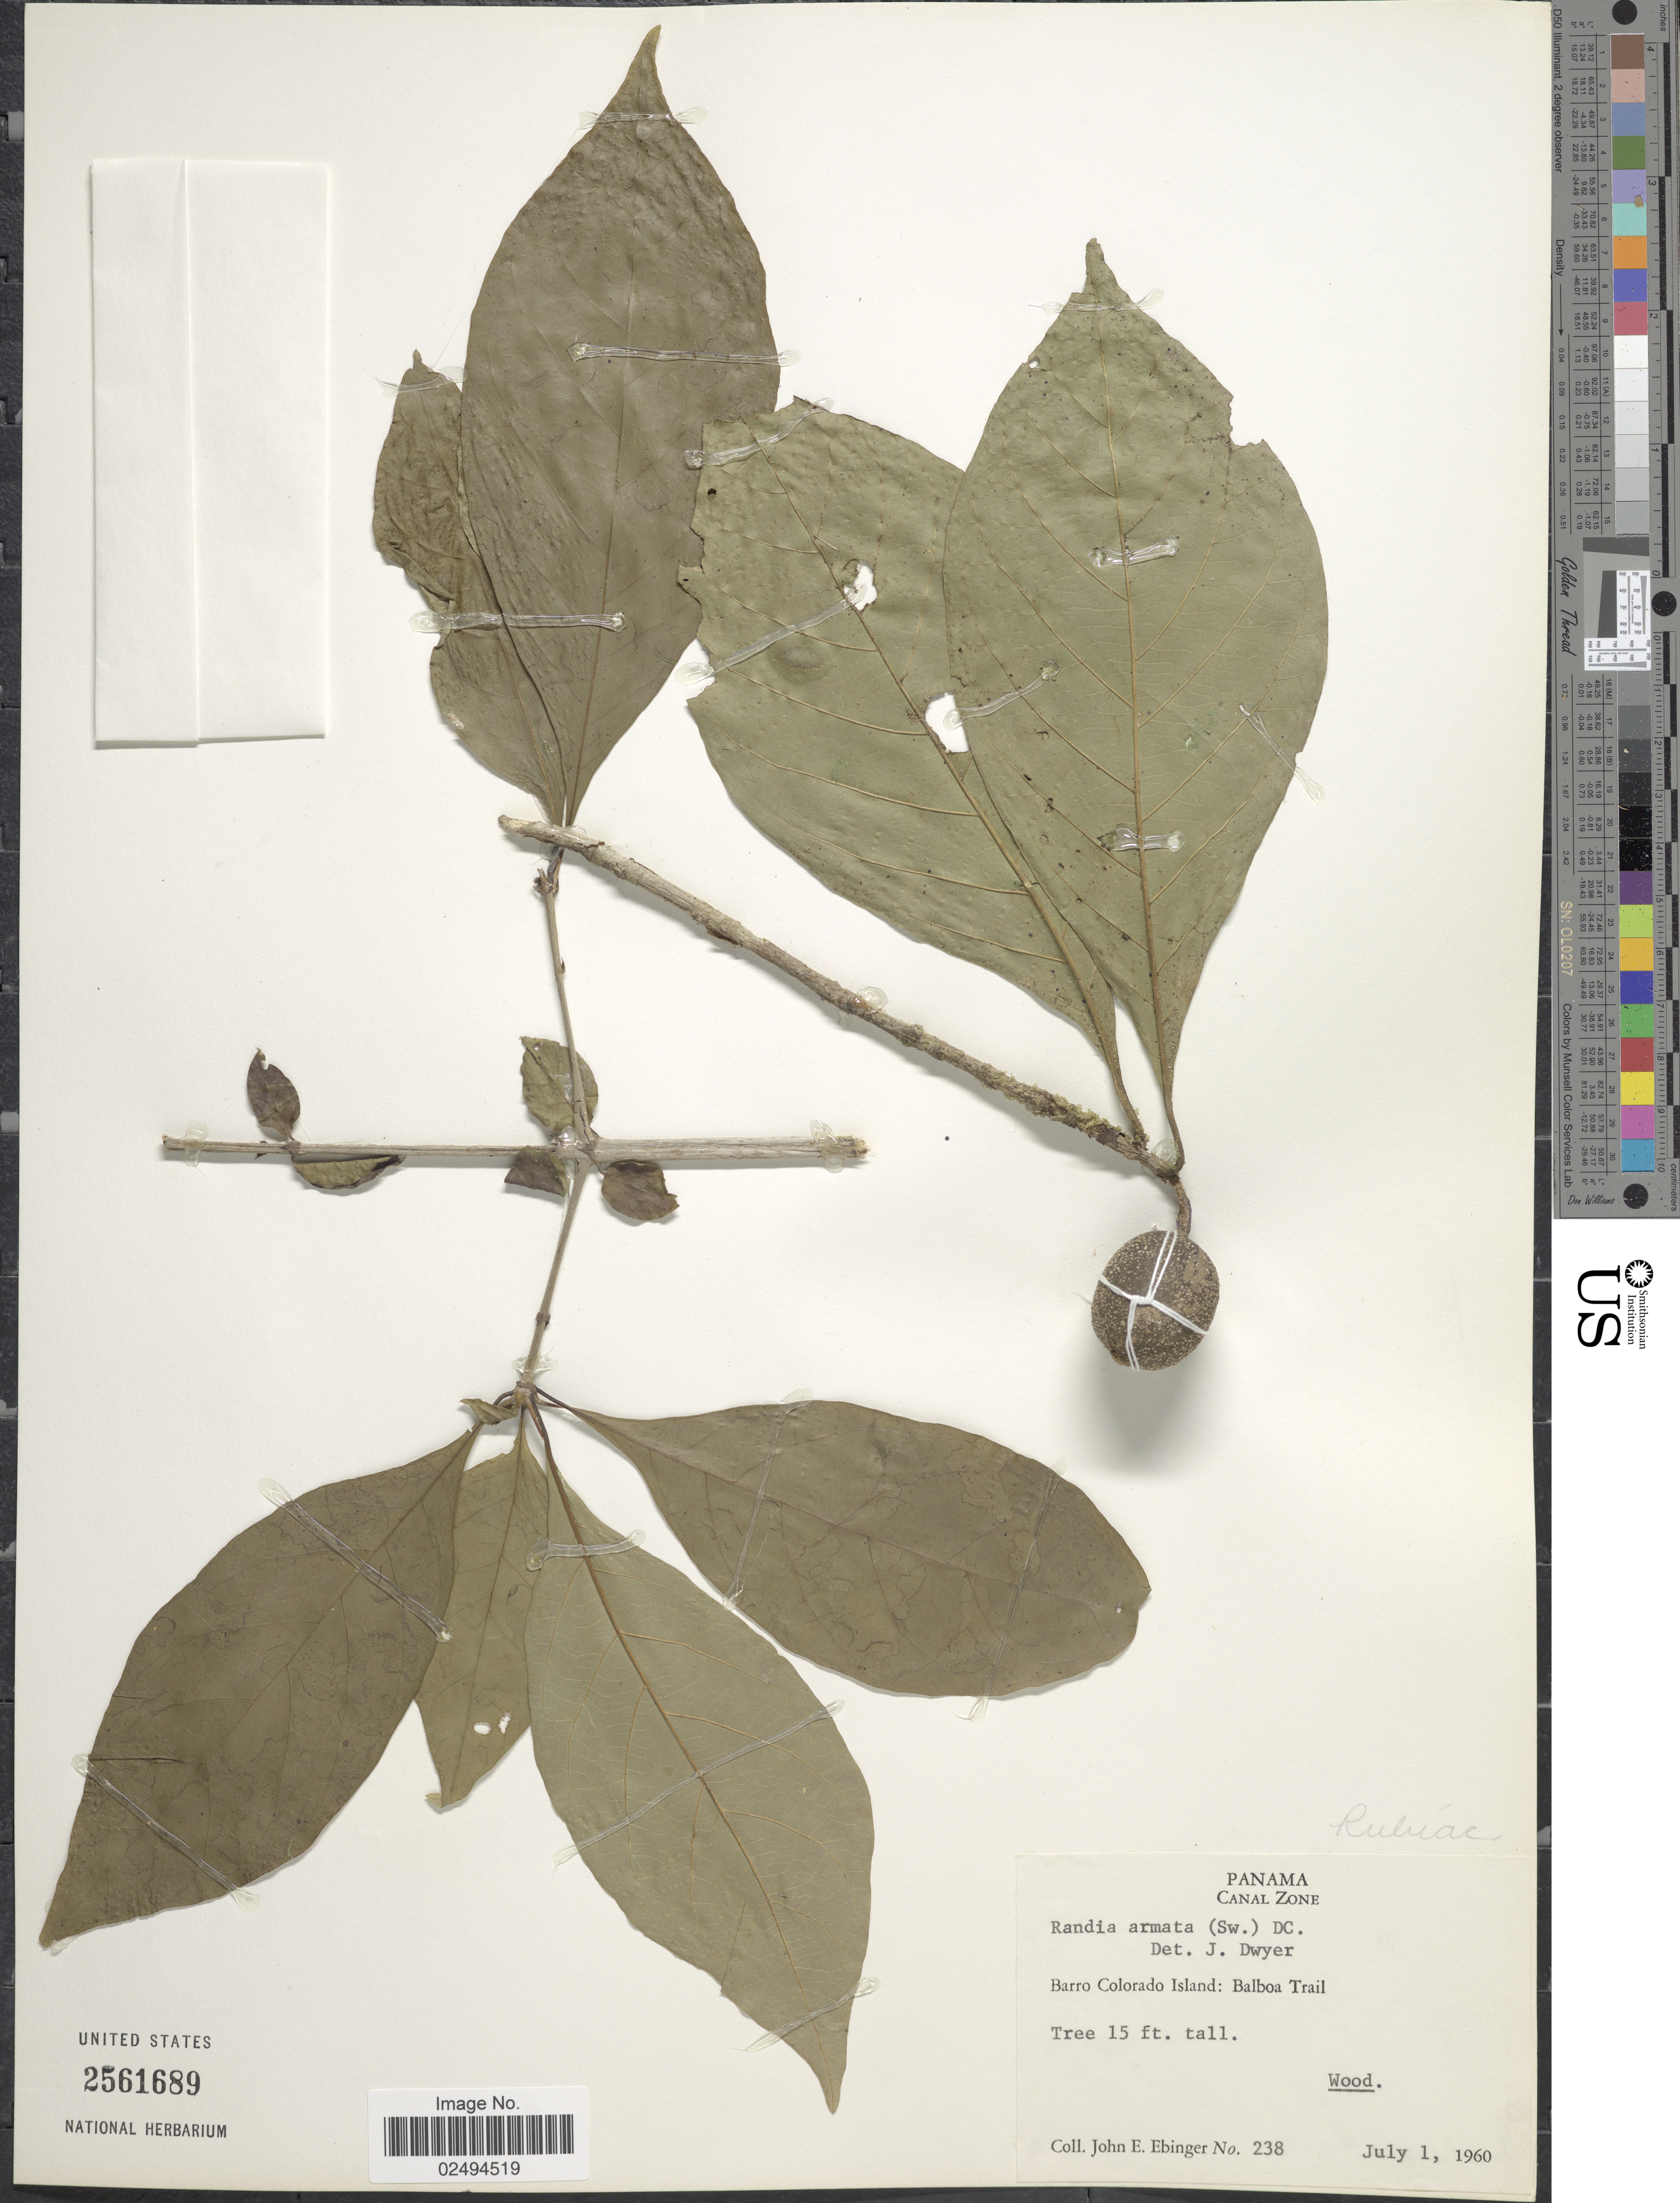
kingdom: Plantae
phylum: Tracheophyta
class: Magnoliopsida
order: Gentianales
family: Rubiaceae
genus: Randia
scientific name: Randia armata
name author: (Sw.) DC.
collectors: J. Ebinger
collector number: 238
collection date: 1960-07-01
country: Panama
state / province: Panamá Oeste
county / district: Canal Zone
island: Barro Colorado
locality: Canal Zone. Barro Colorado Island: Balboa Trail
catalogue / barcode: US 2561689